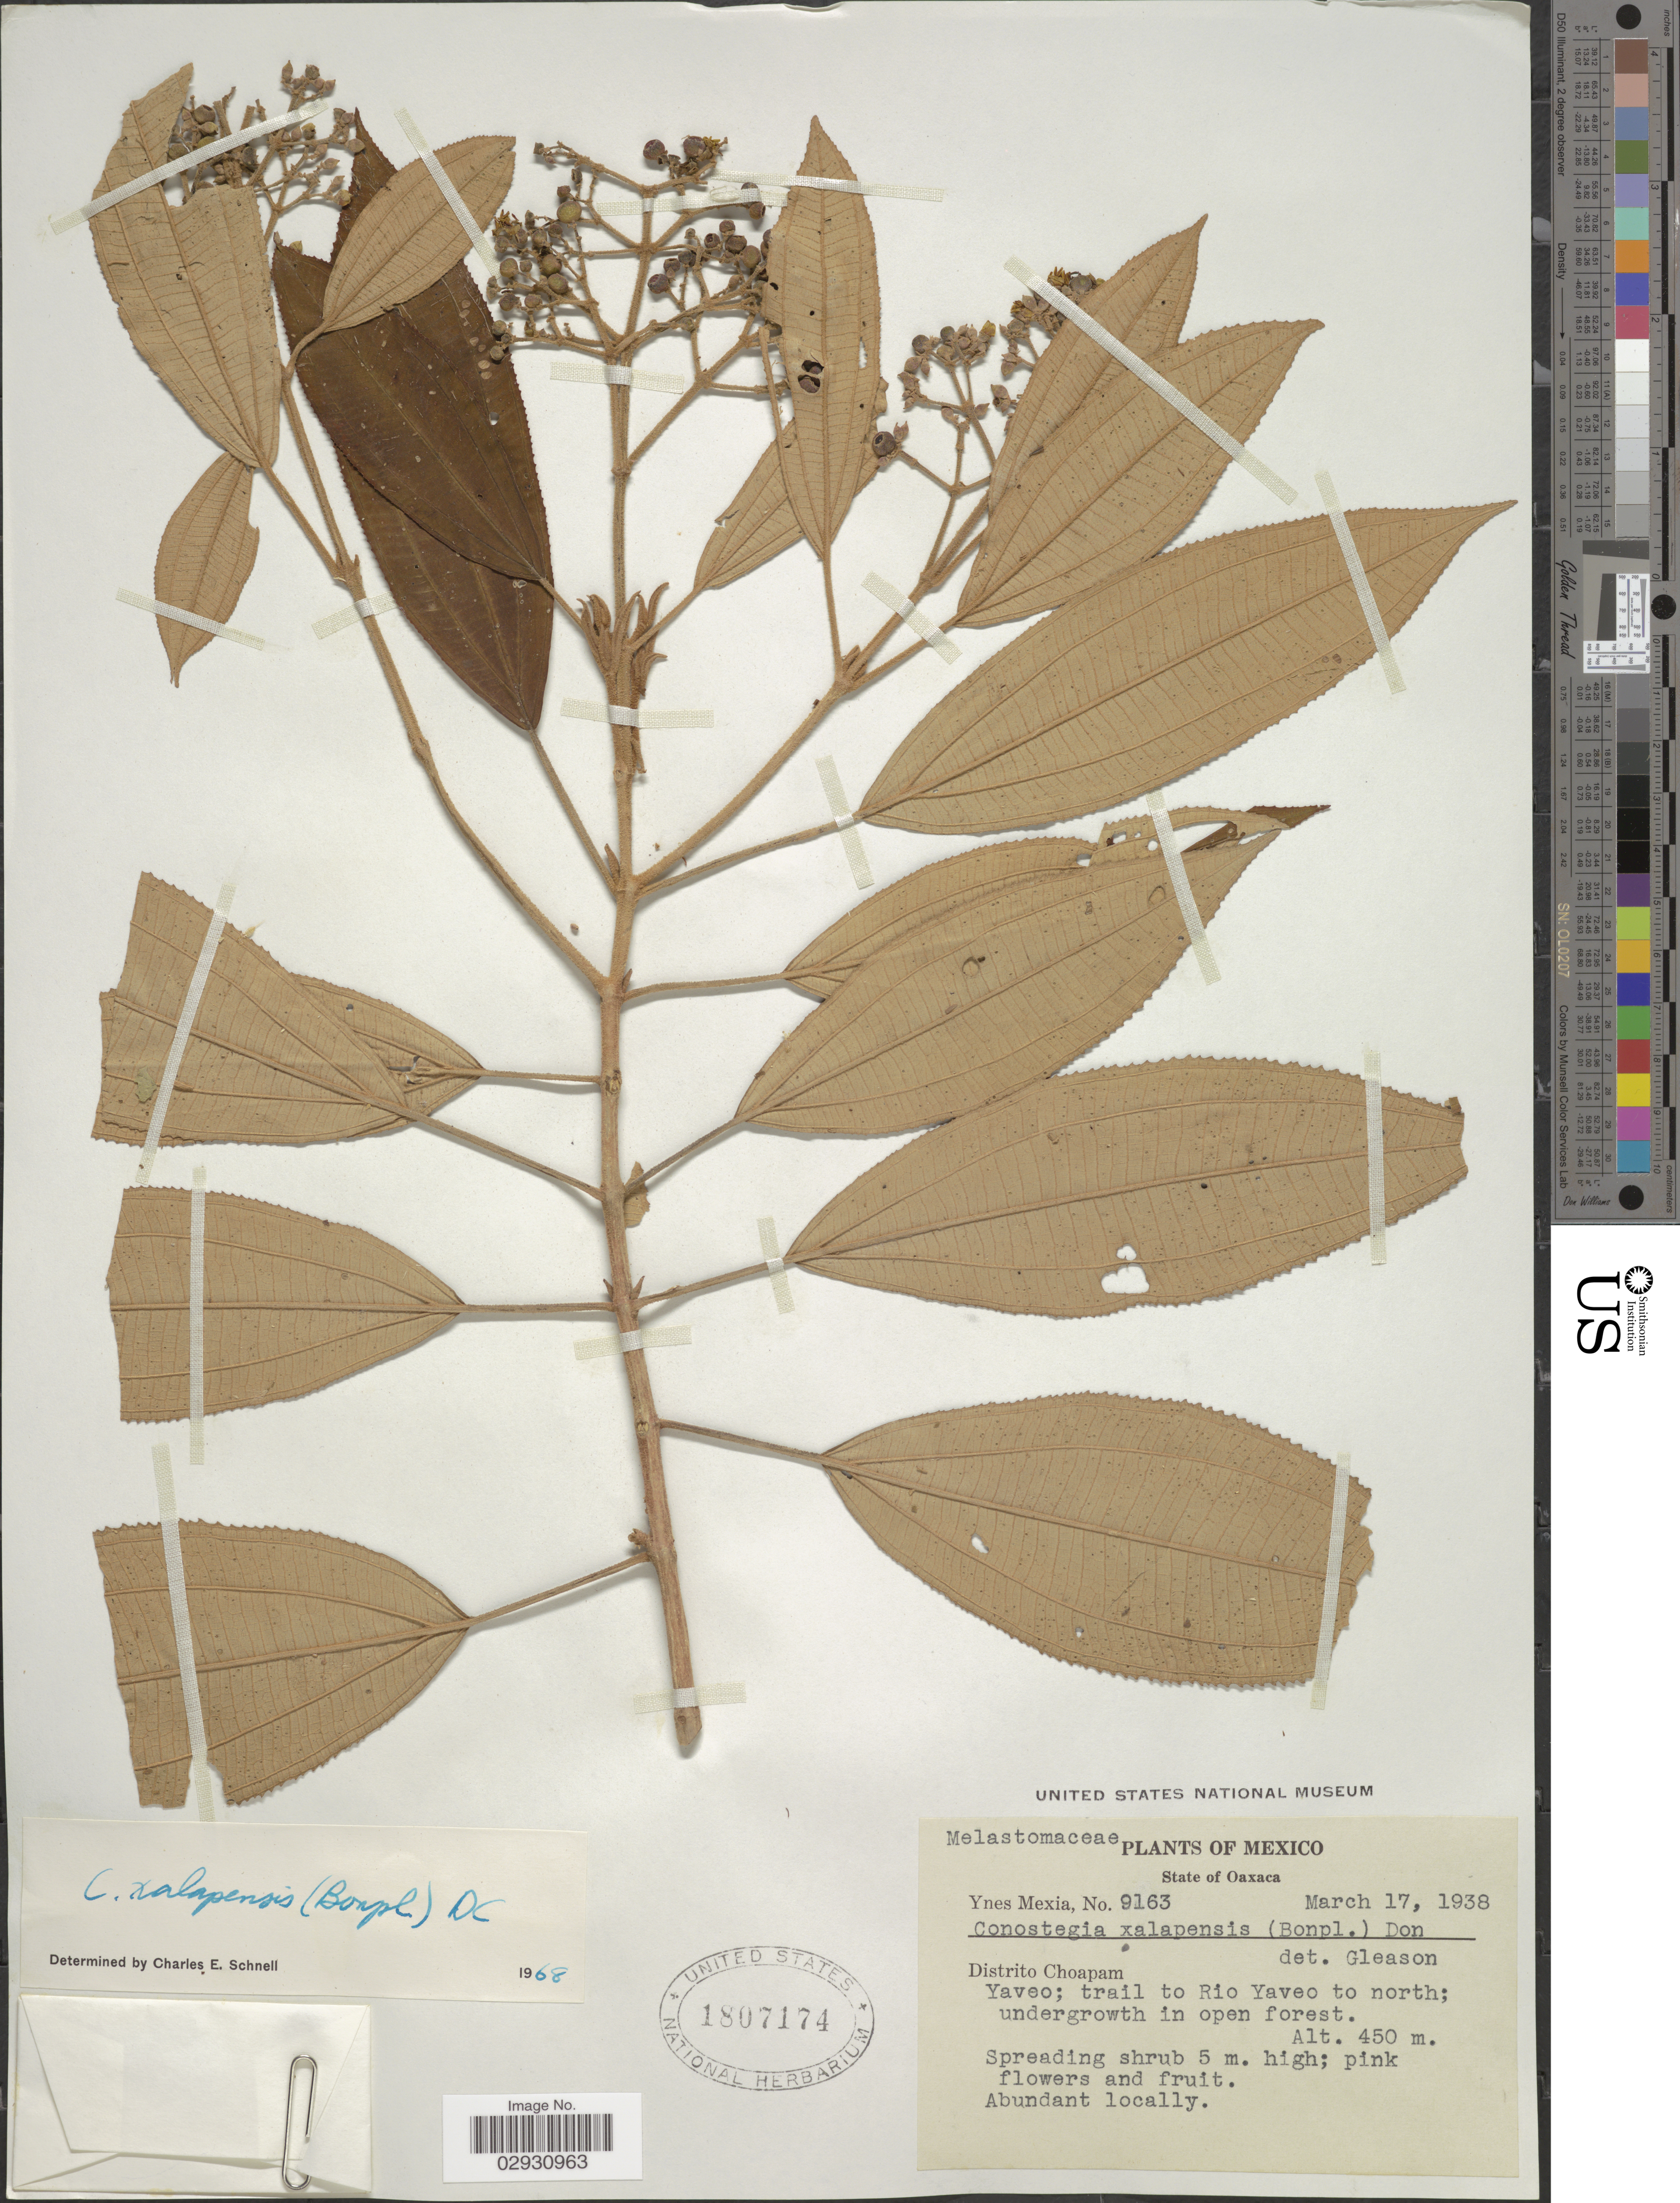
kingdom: Plantae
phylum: Tracheophyta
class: Magnoliopsida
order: Myrtales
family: Melastomataceae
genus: Conostegia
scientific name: Conostegia quadrangularis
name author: Schltdl. ex Steud.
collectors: Y. Mexia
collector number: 9163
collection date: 1938-03-17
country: Mexico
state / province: Oaxaca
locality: Distrito Choapam, Yaveo; trail to Rio Yaveo to north.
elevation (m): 450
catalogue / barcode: US 1807174